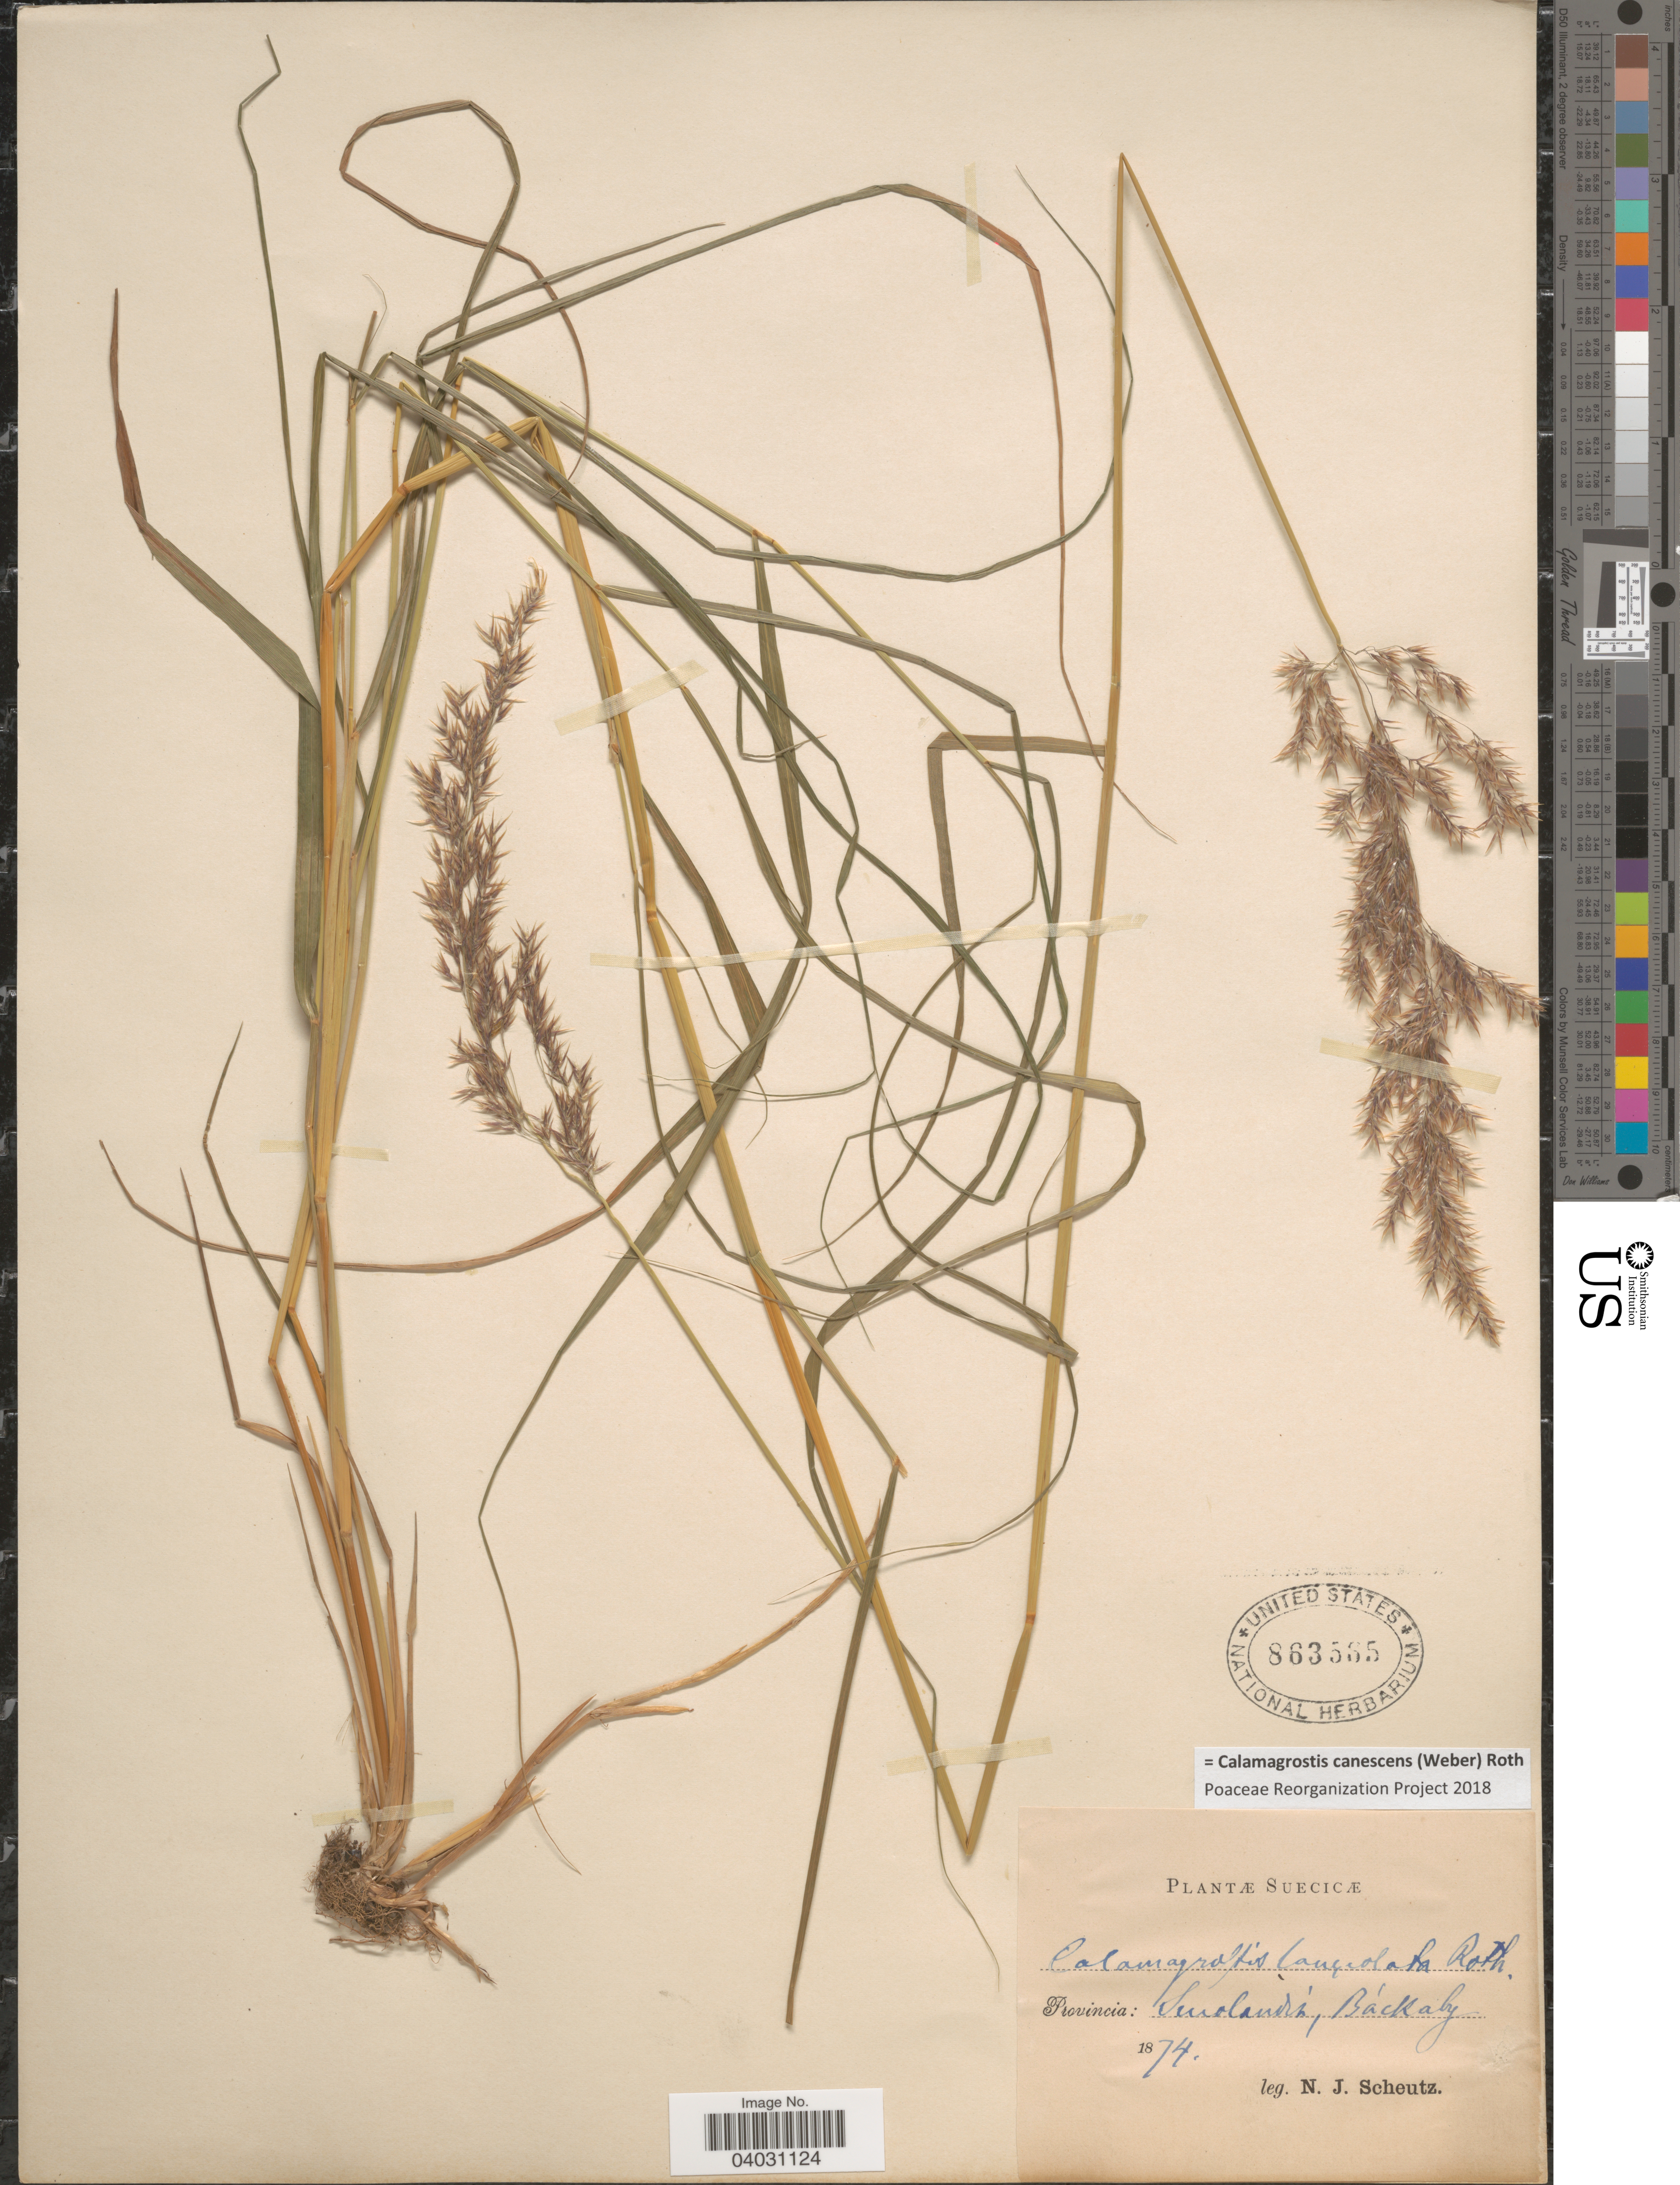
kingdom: Plantae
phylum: Tracheophyta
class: Liliopsida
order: Poales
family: Poaceae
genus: Calamagrostis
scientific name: Calamagrostis canescens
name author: (G.H. Weber) Roth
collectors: N. Scheutz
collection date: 1874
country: Sweden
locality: Suecicæ. Provincia: Smolandía, Báckaby.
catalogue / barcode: US 863565